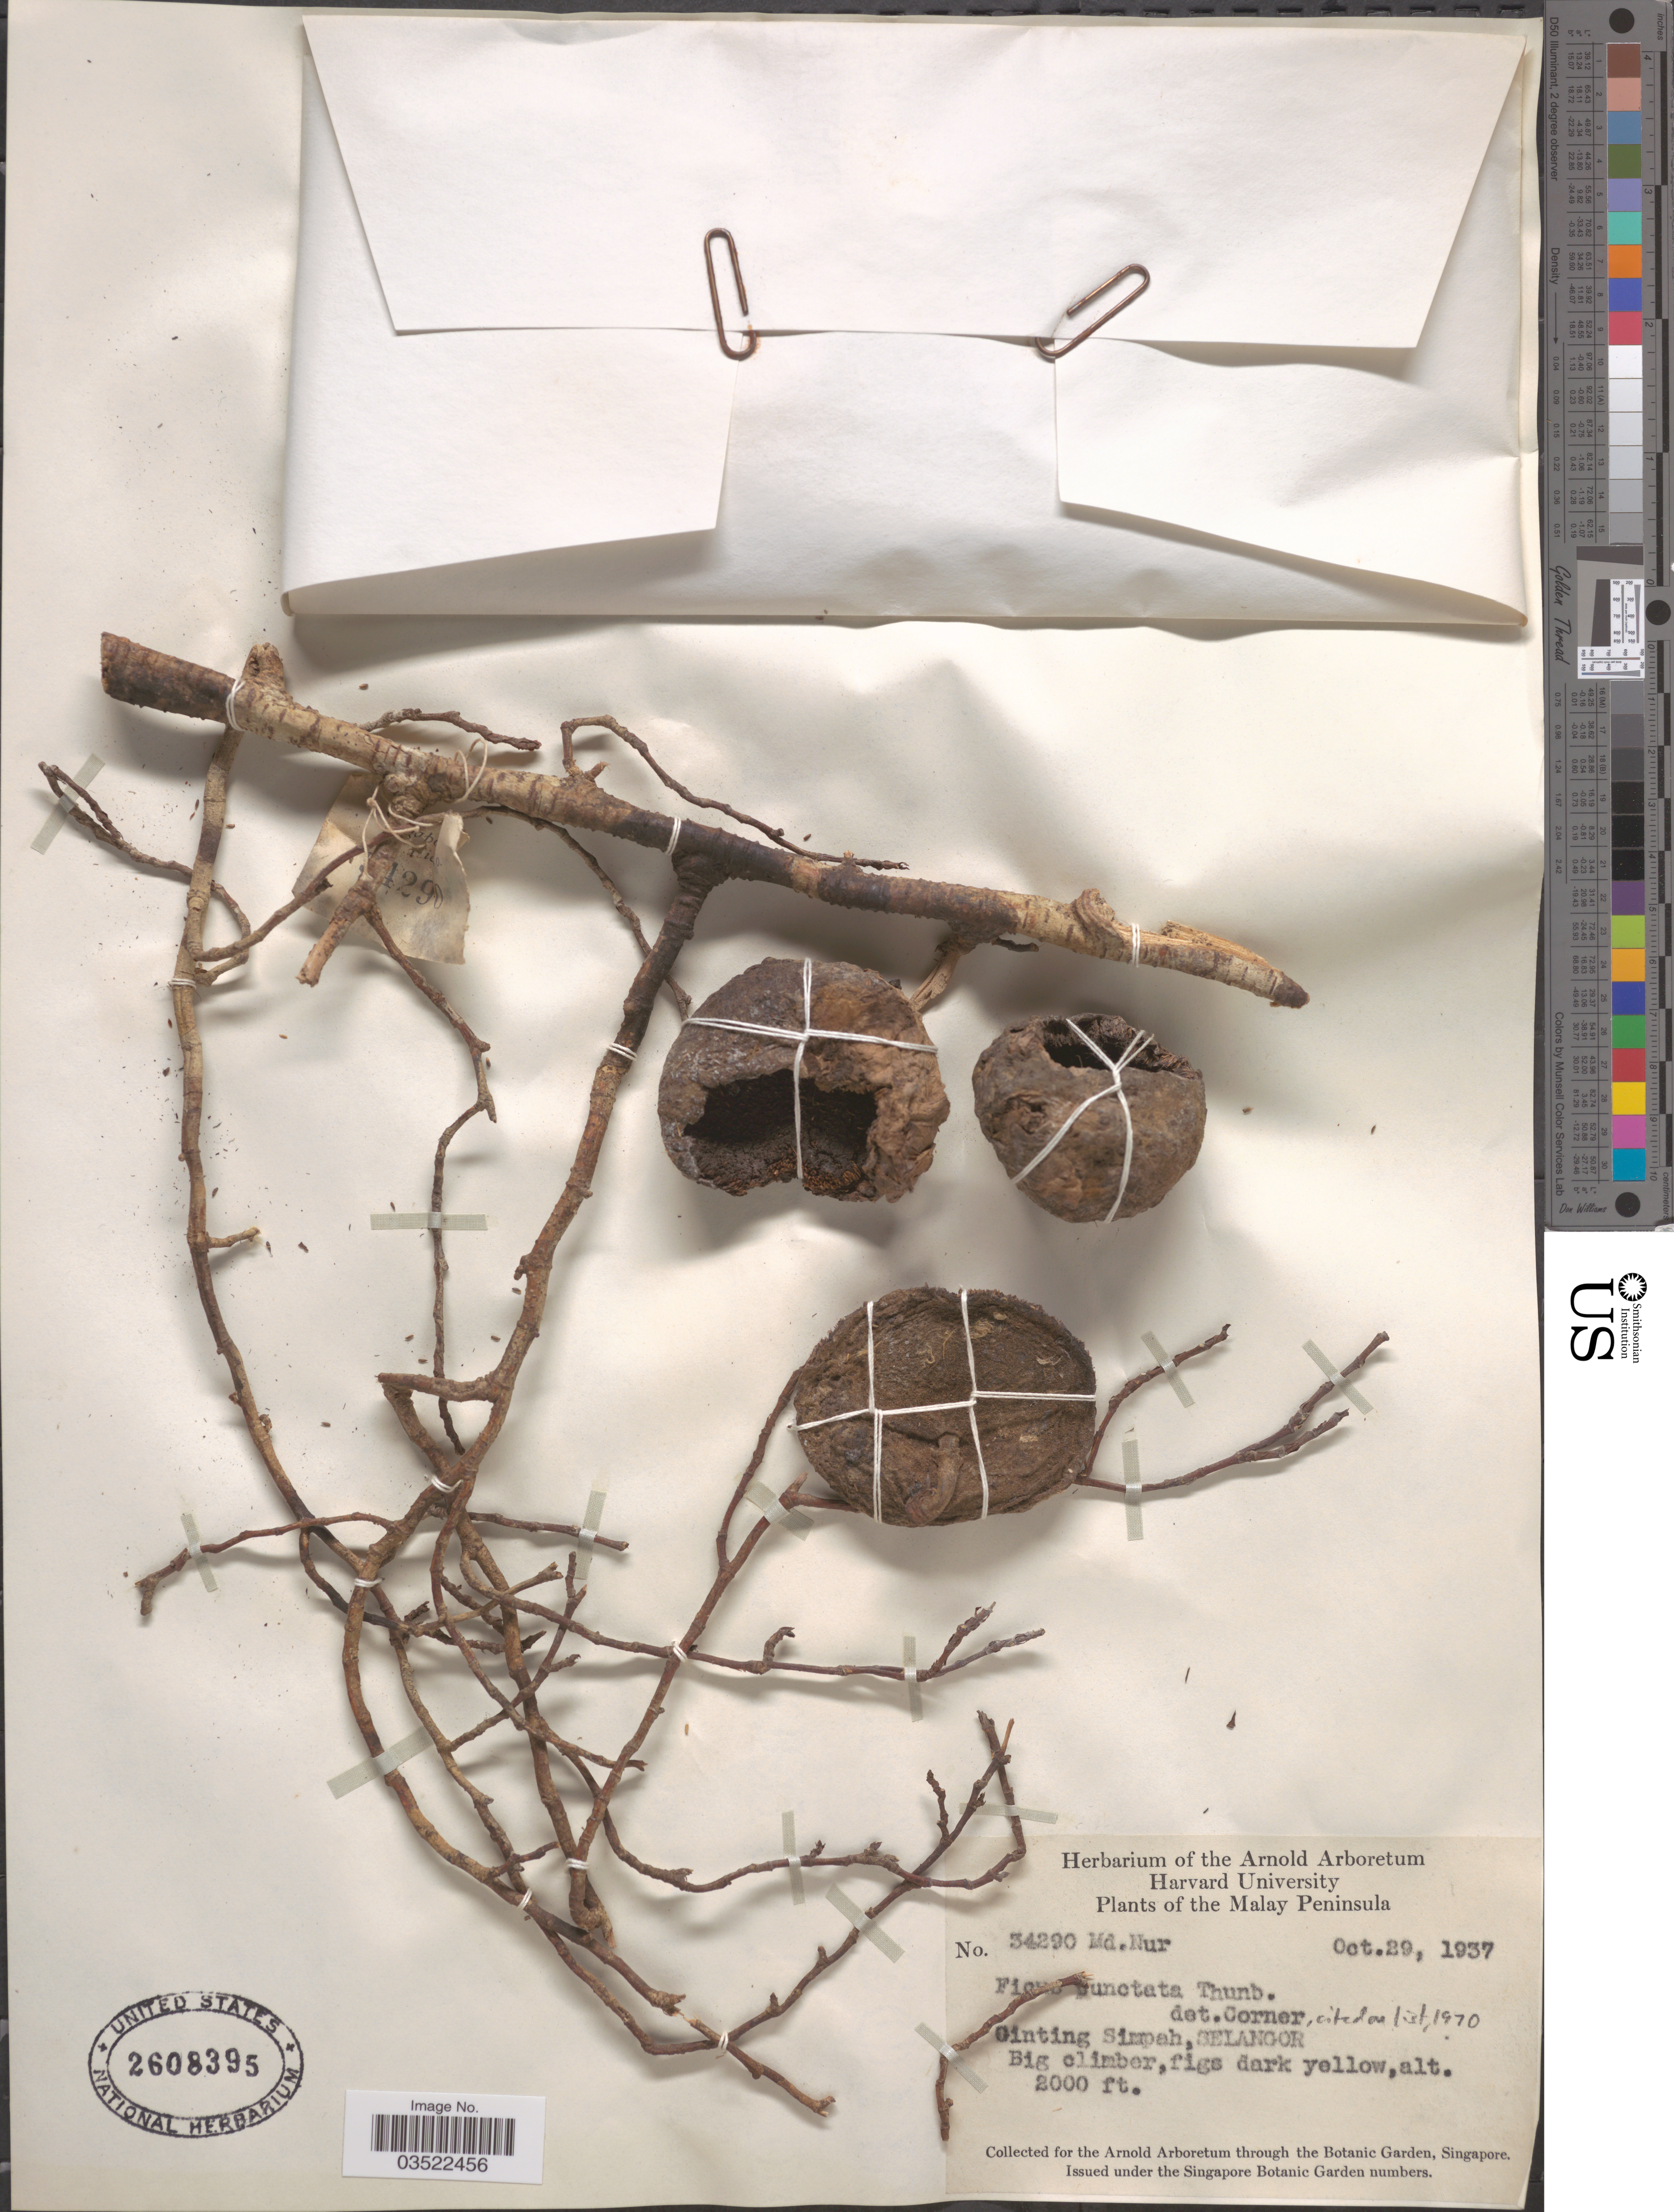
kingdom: Plantae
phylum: Tracheophyta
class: Magnoliopsida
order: Rosales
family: Moraceae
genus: Ficus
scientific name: Ficus punctata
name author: Thunb.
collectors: M. Nur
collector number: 34290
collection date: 1937-10-29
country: Malaysia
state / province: Selangor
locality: The Malay Peninsula. Ginting Simpah.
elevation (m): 610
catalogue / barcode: US 2608395